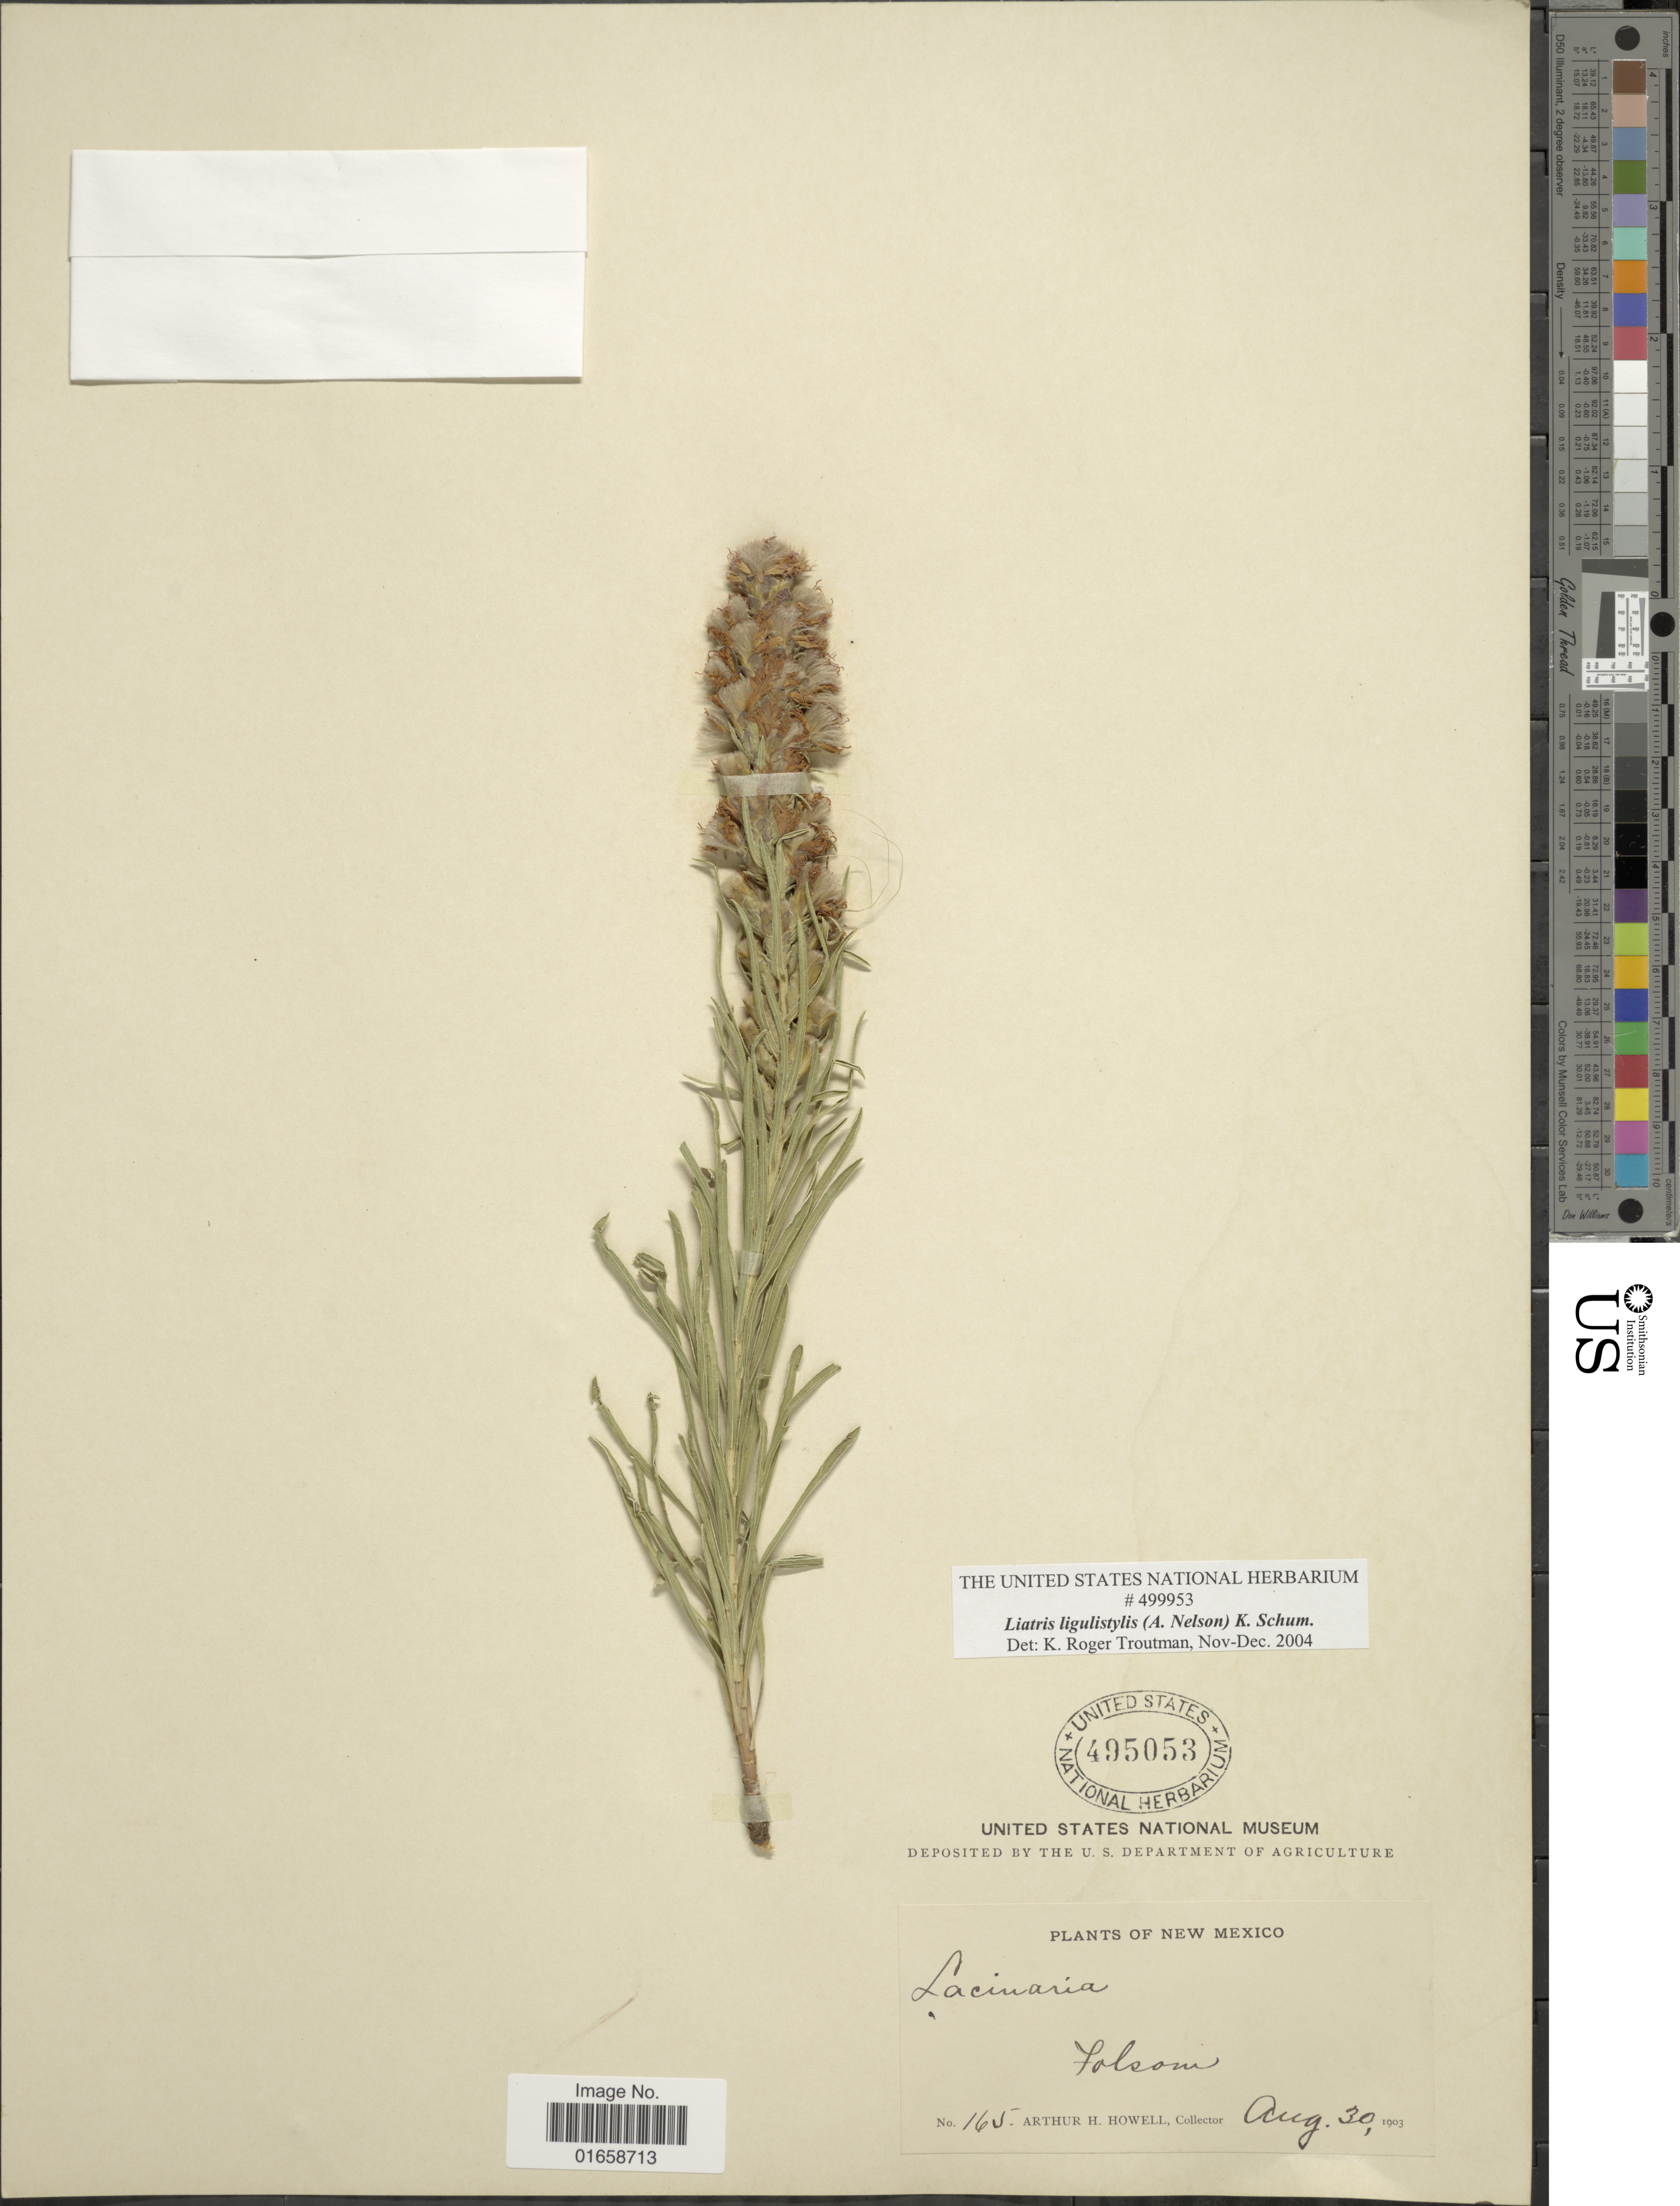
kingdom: Plantae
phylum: Tracheophyta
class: Magnoliopsida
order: Asterales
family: Asteraceae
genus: Liatris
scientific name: Liatris ligulistylis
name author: (A. Nelson) K. Schum.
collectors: A. H. Howell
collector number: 165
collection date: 1903-08-30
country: United States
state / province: New Mexico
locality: Folsom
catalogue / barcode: US 495053